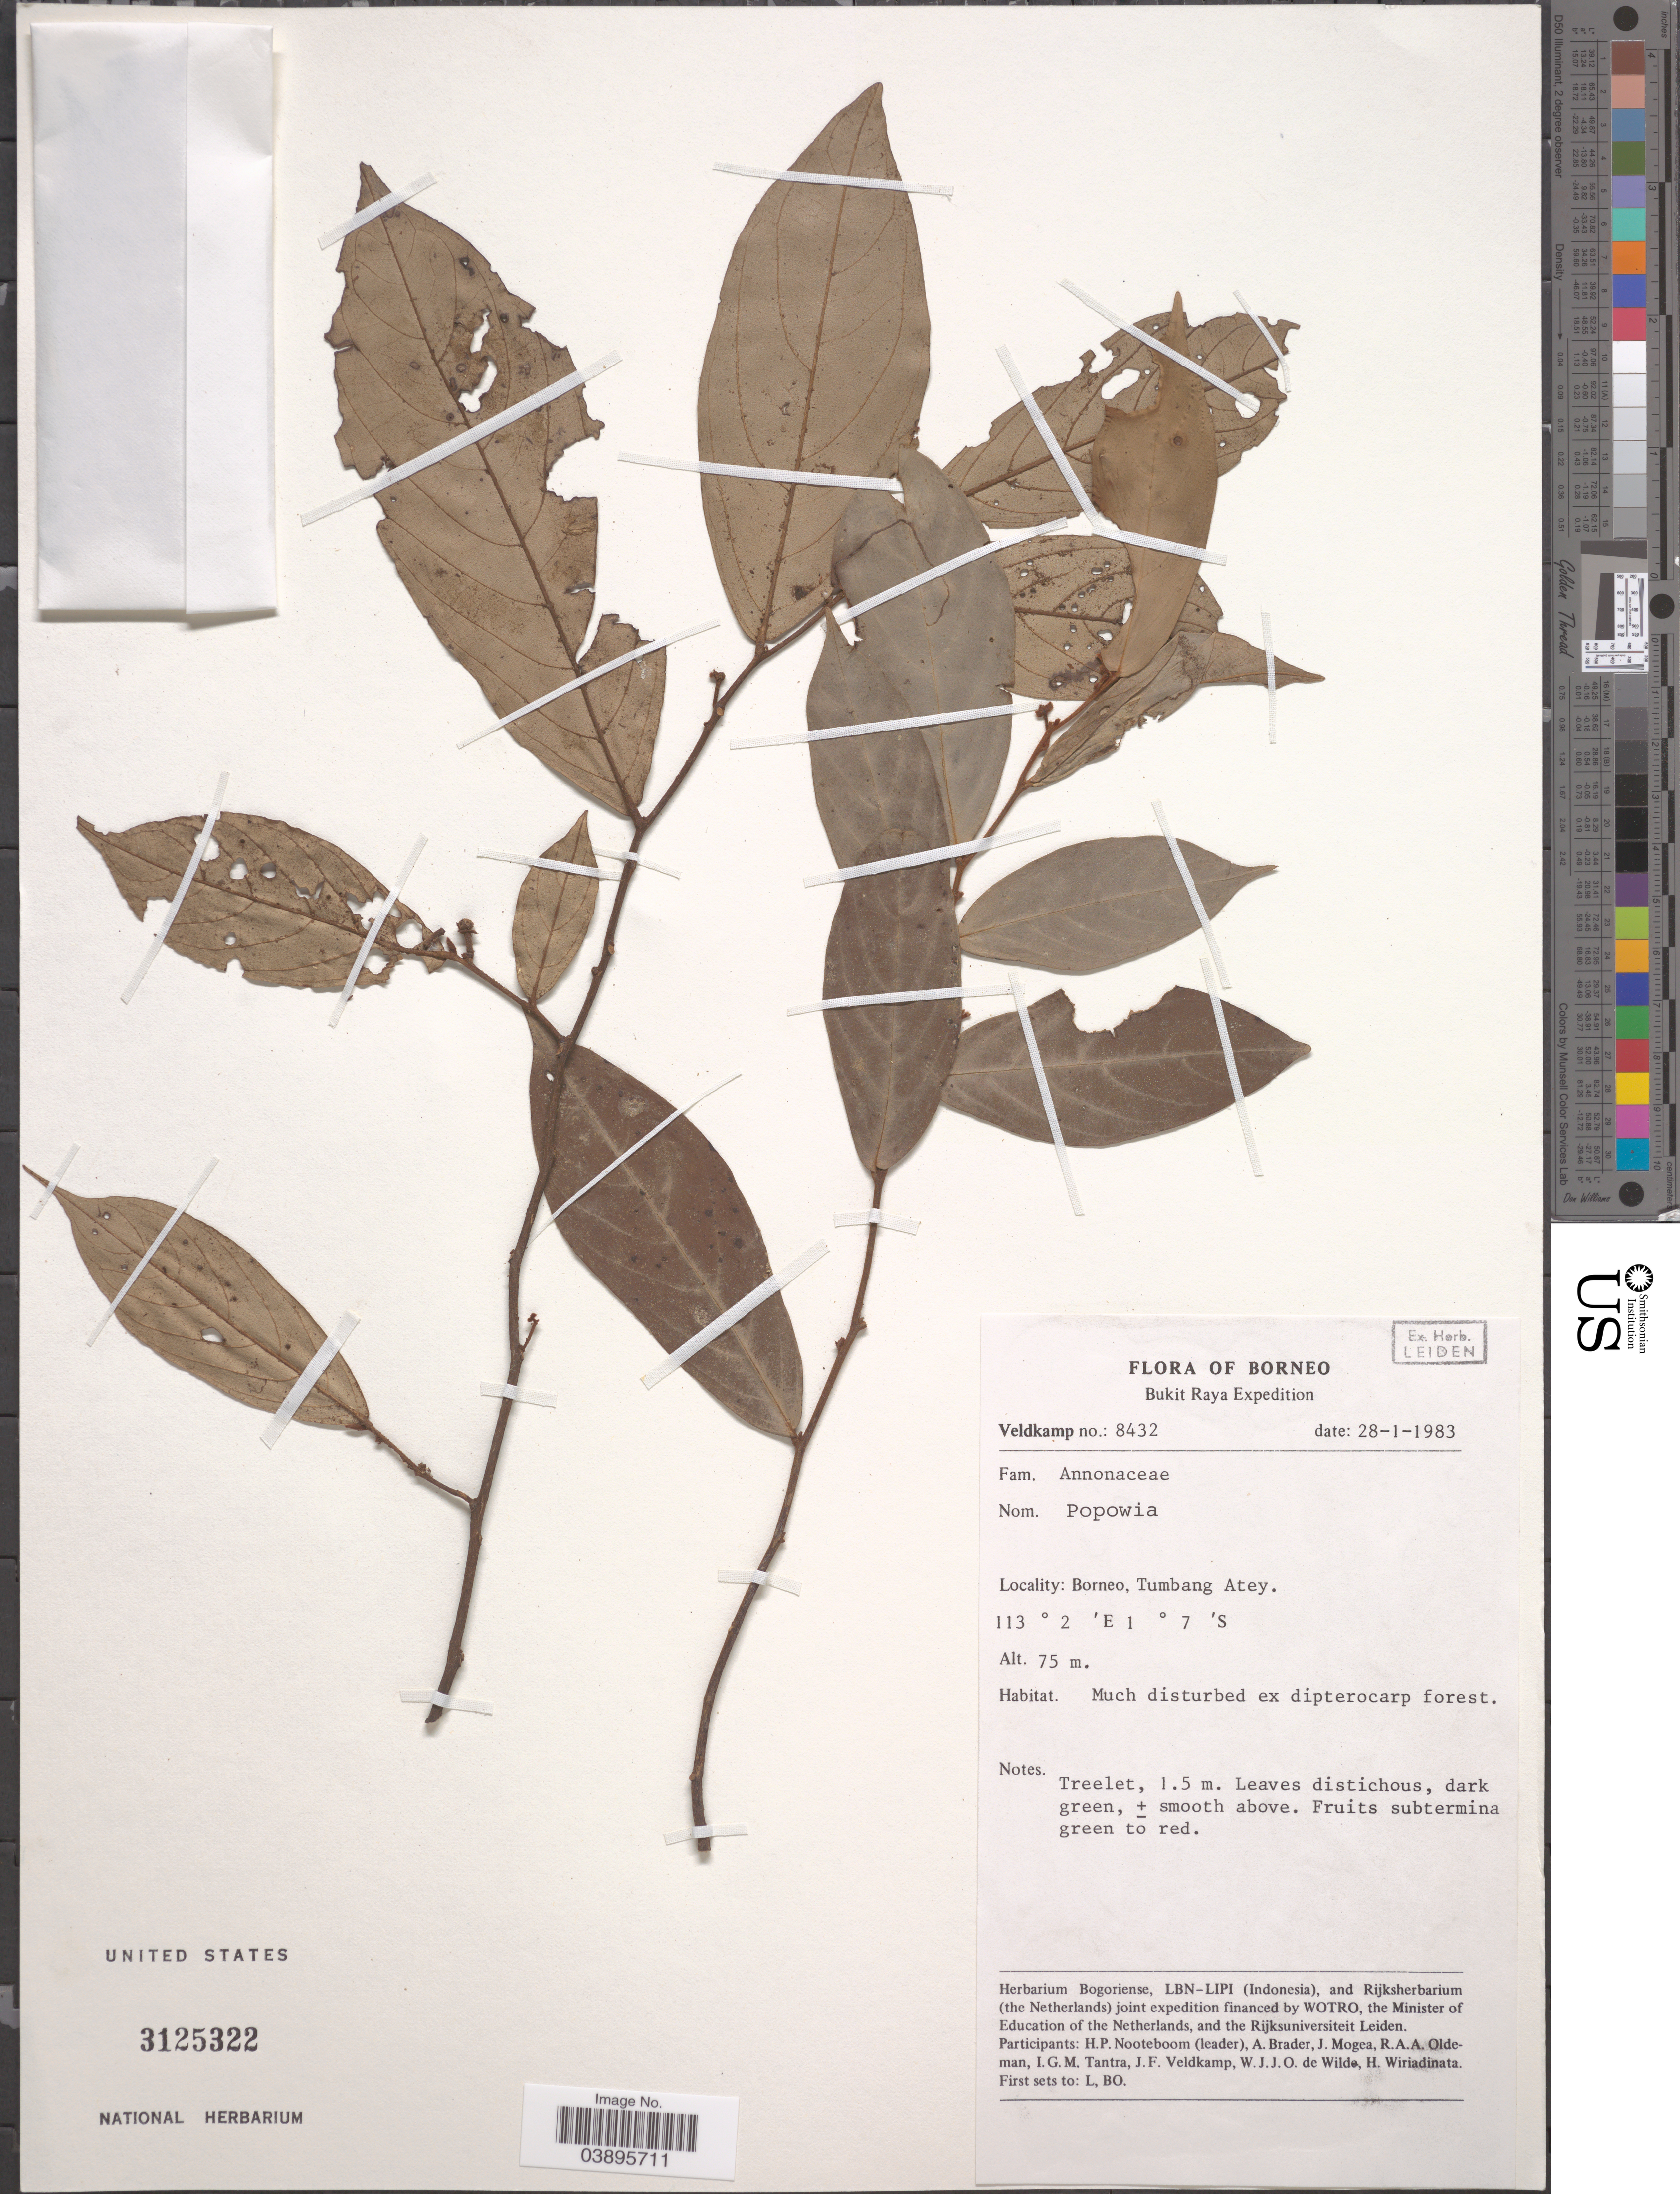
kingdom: Plantae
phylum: Tracheophyta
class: Magnoliopsida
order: Magnoliales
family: Annonaceae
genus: Popowia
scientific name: Popowia sp.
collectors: -. Veldkamp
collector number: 8432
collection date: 1983-01-28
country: Indonesia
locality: Borneo, Tumbang Atey.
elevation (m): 75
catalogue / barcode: US 3125322